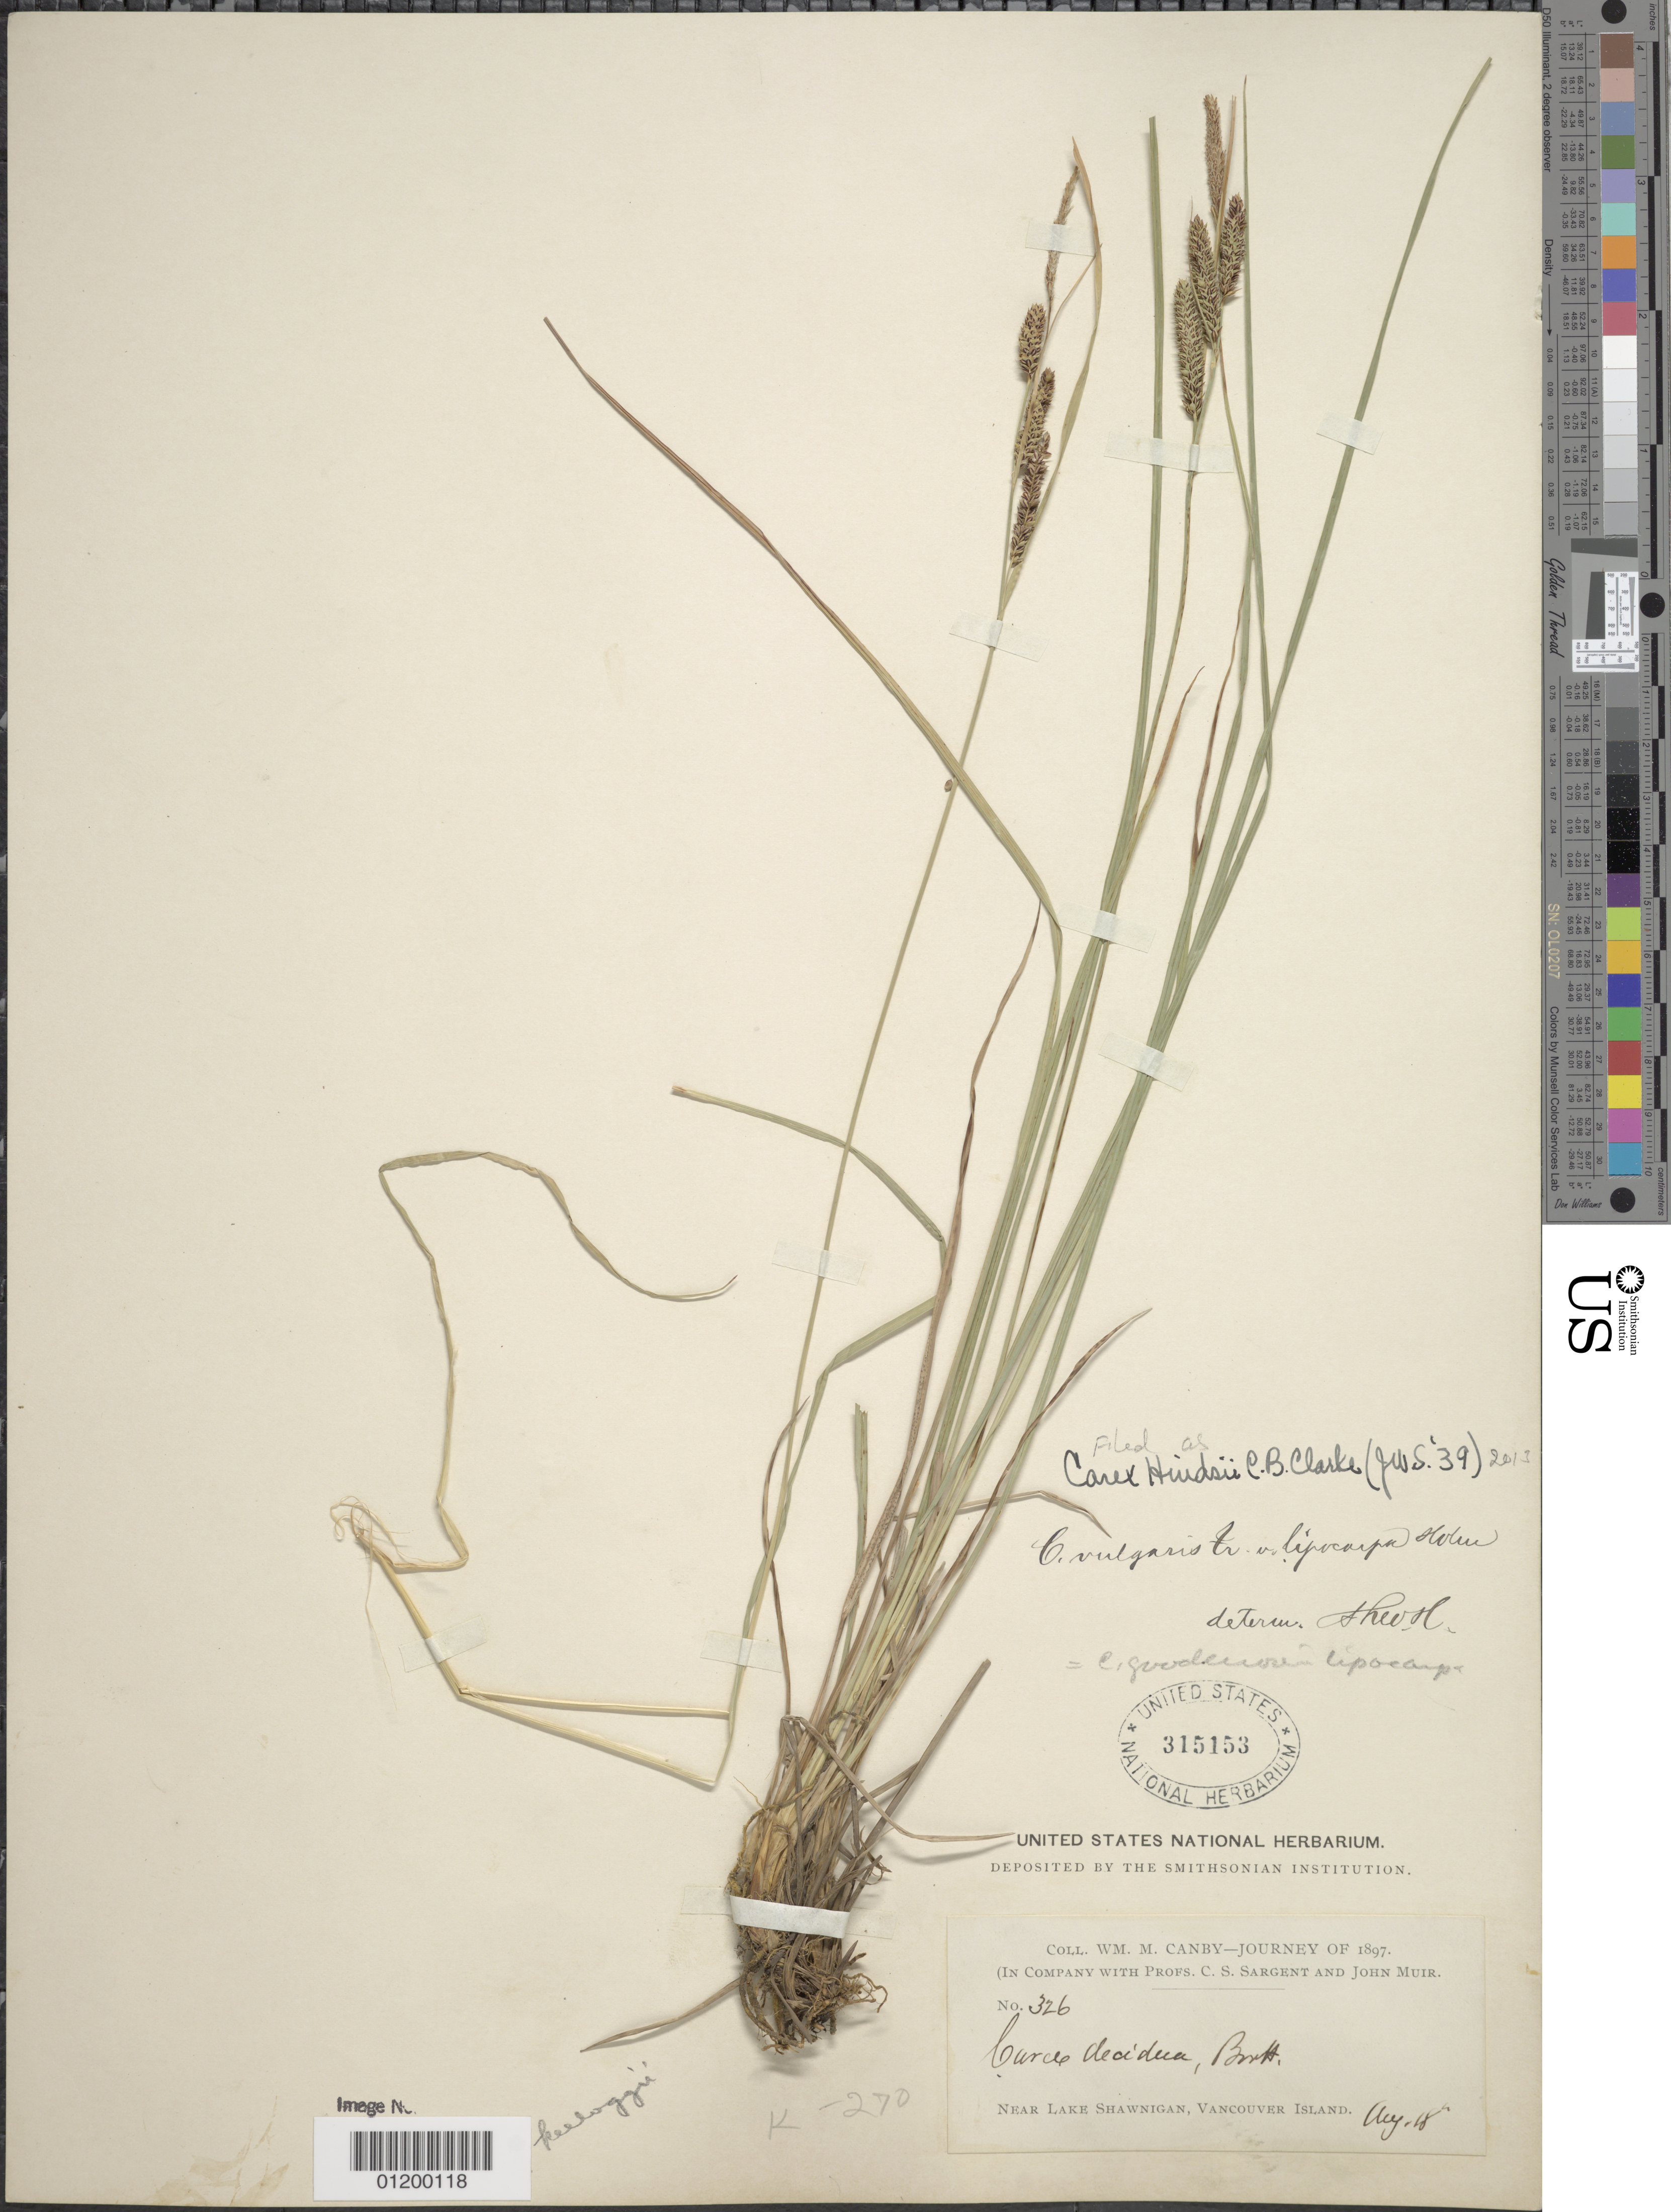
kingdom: Plantae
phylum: Tracheophyta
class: Liliopsida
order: Poales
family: Cyperaceae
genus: Carex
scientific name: Carex kelloggii var. limnophila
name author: (Holm) B.L. Wilson & R.E. Brainerd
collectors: W. M. Canby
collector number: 326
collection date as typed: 18 Aug 1897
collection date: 1897-08-18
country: Canada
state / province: British Columbia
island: Vancouver Island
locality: Lake Shawnigan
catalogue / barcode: US 315153